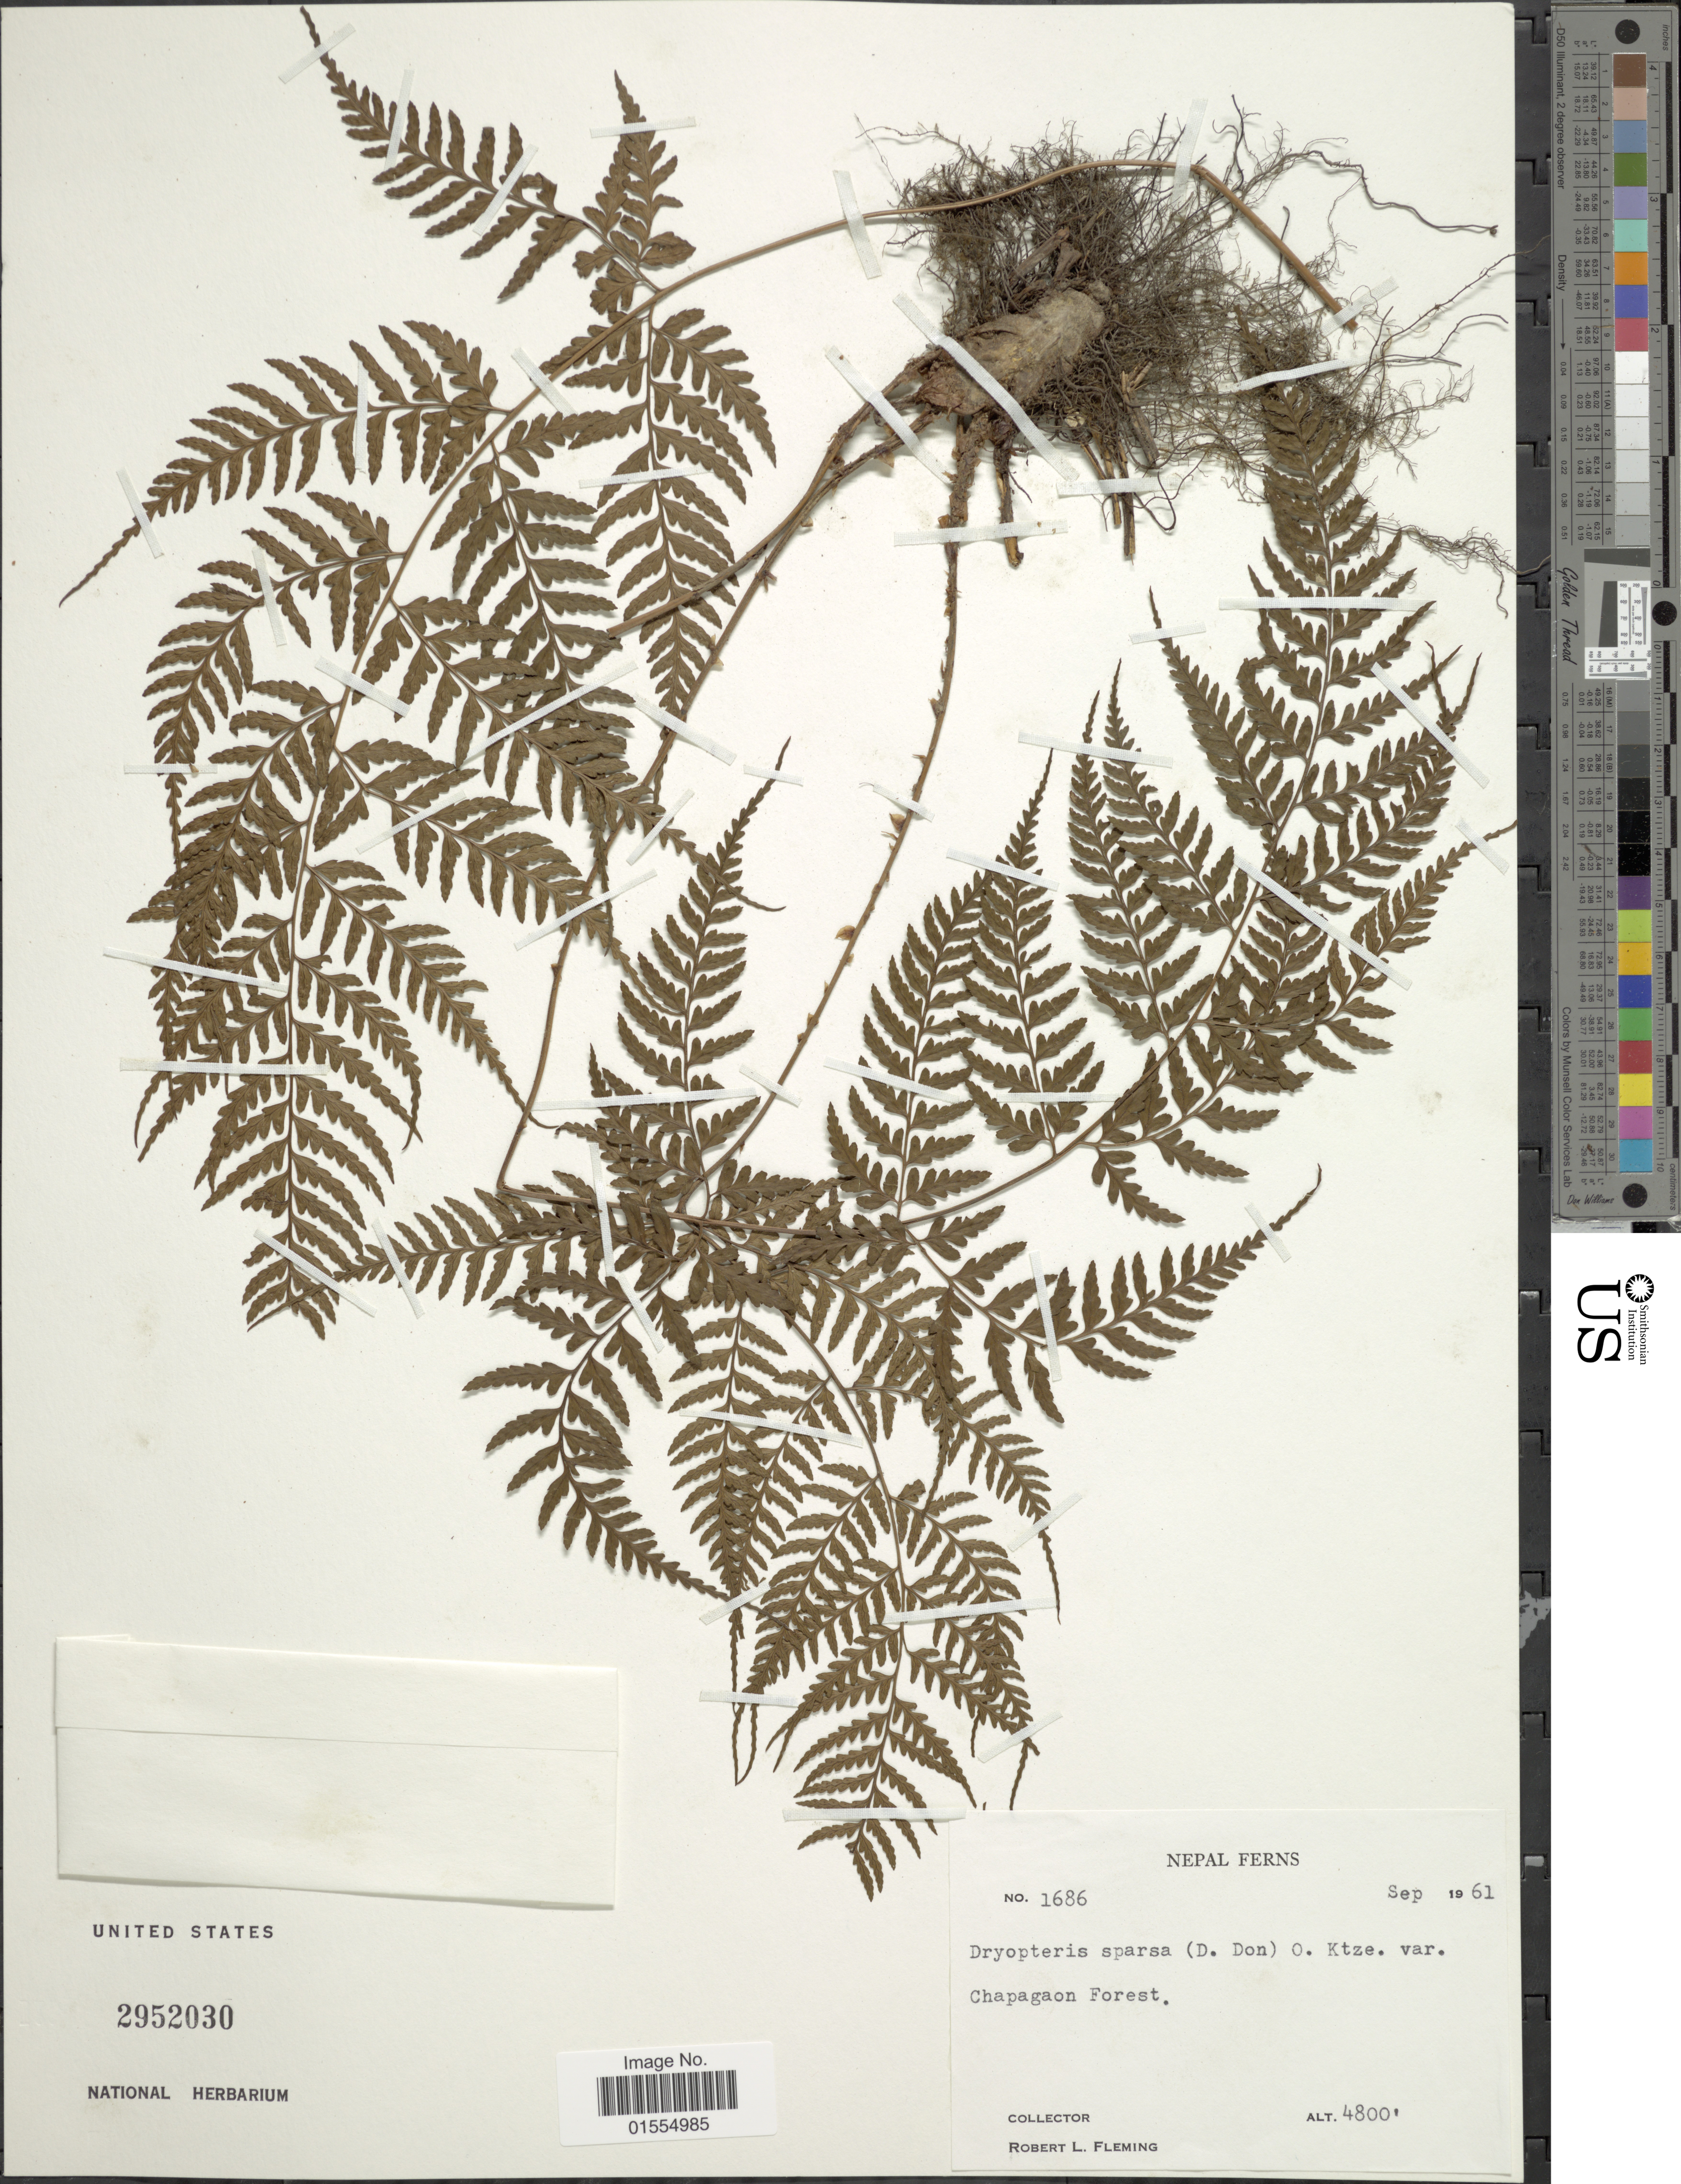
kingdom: Plantae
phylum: Tracheophyta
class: Polypodiopsida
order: Polypodiales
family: Dryopteridaceae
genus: Dryopteris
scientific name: Dryopteris sparsa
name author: (D. Don) Kuntze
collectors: R. Fleming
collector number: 186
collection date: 1961-09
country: Nepal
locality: Nepal, Chapagaon forest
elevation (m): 1463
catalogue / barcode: US 2952030